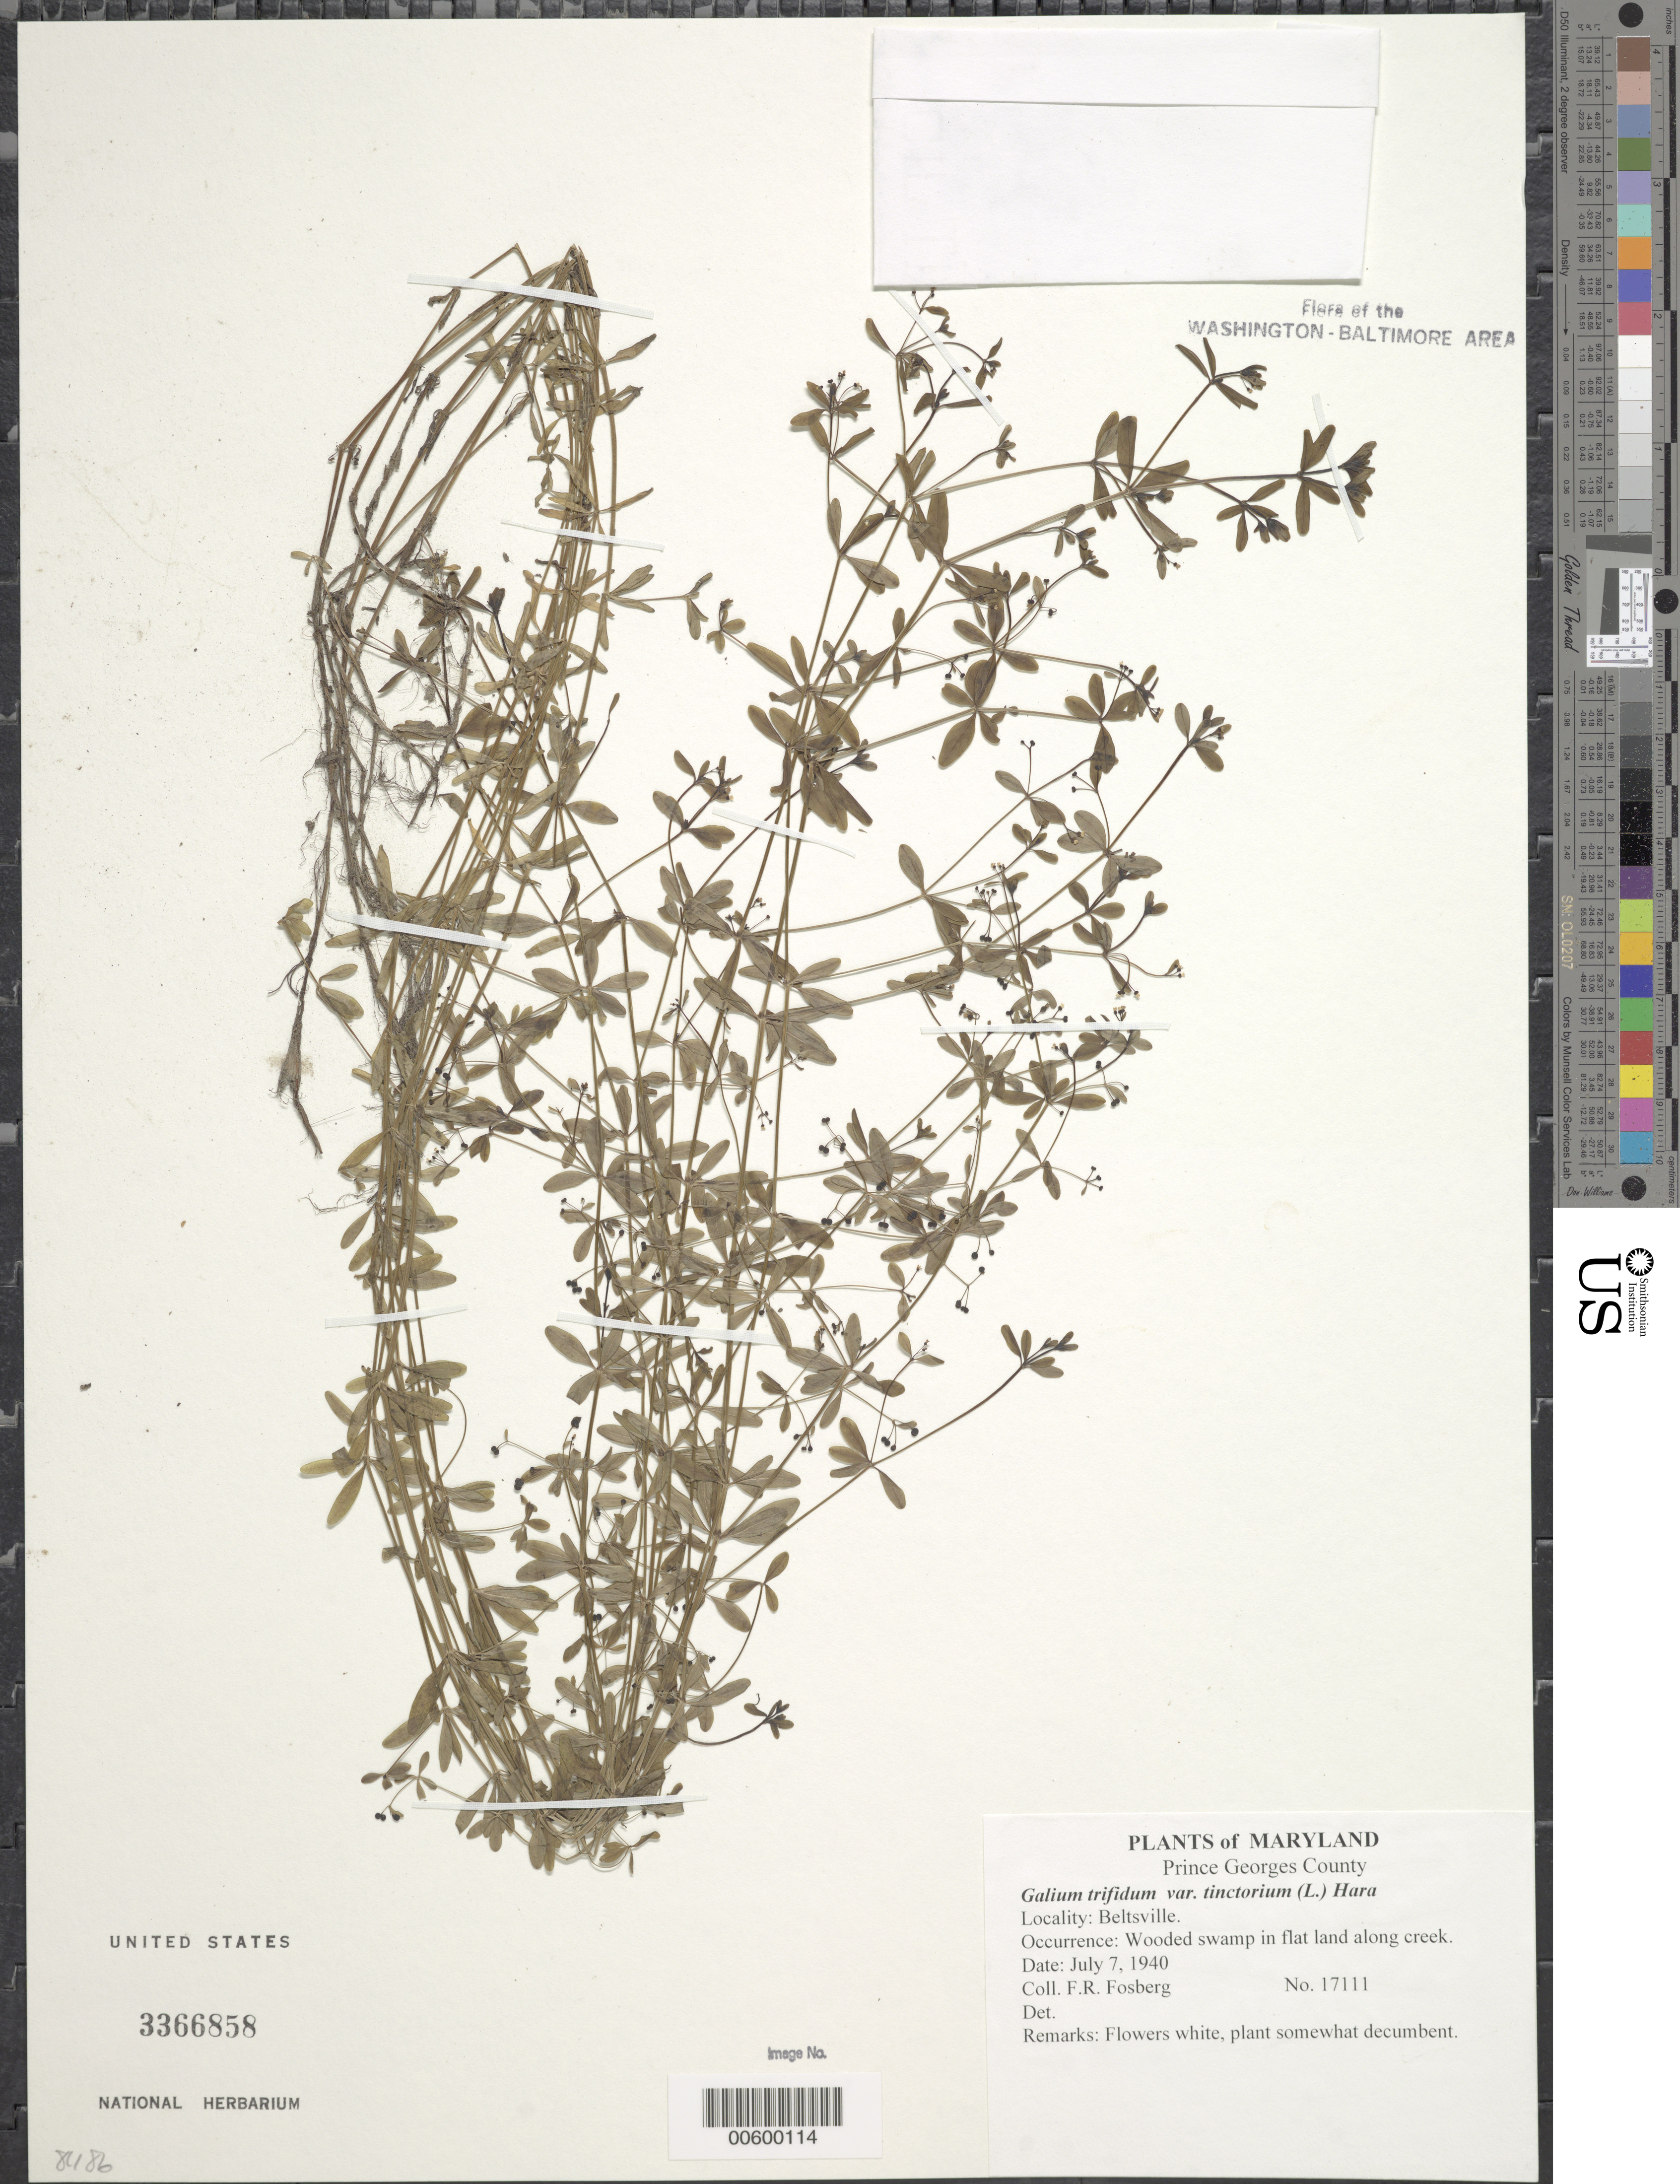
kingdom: Plantae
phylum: Tracheophyta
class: Magnoliopsida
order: Gentianales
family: Rubiaceae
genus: Galium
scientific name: Galium trifidum var. tinctorium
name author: (L.) H. Hara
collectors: F. R. Fosberg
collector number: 17111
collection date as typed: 07 Jul 1940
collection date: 1940-07-07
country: United States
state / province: Maryland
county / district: Prince George's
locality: Beltsville.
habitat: Wooded swamp in flat land along creek.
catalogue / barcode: US 3366858